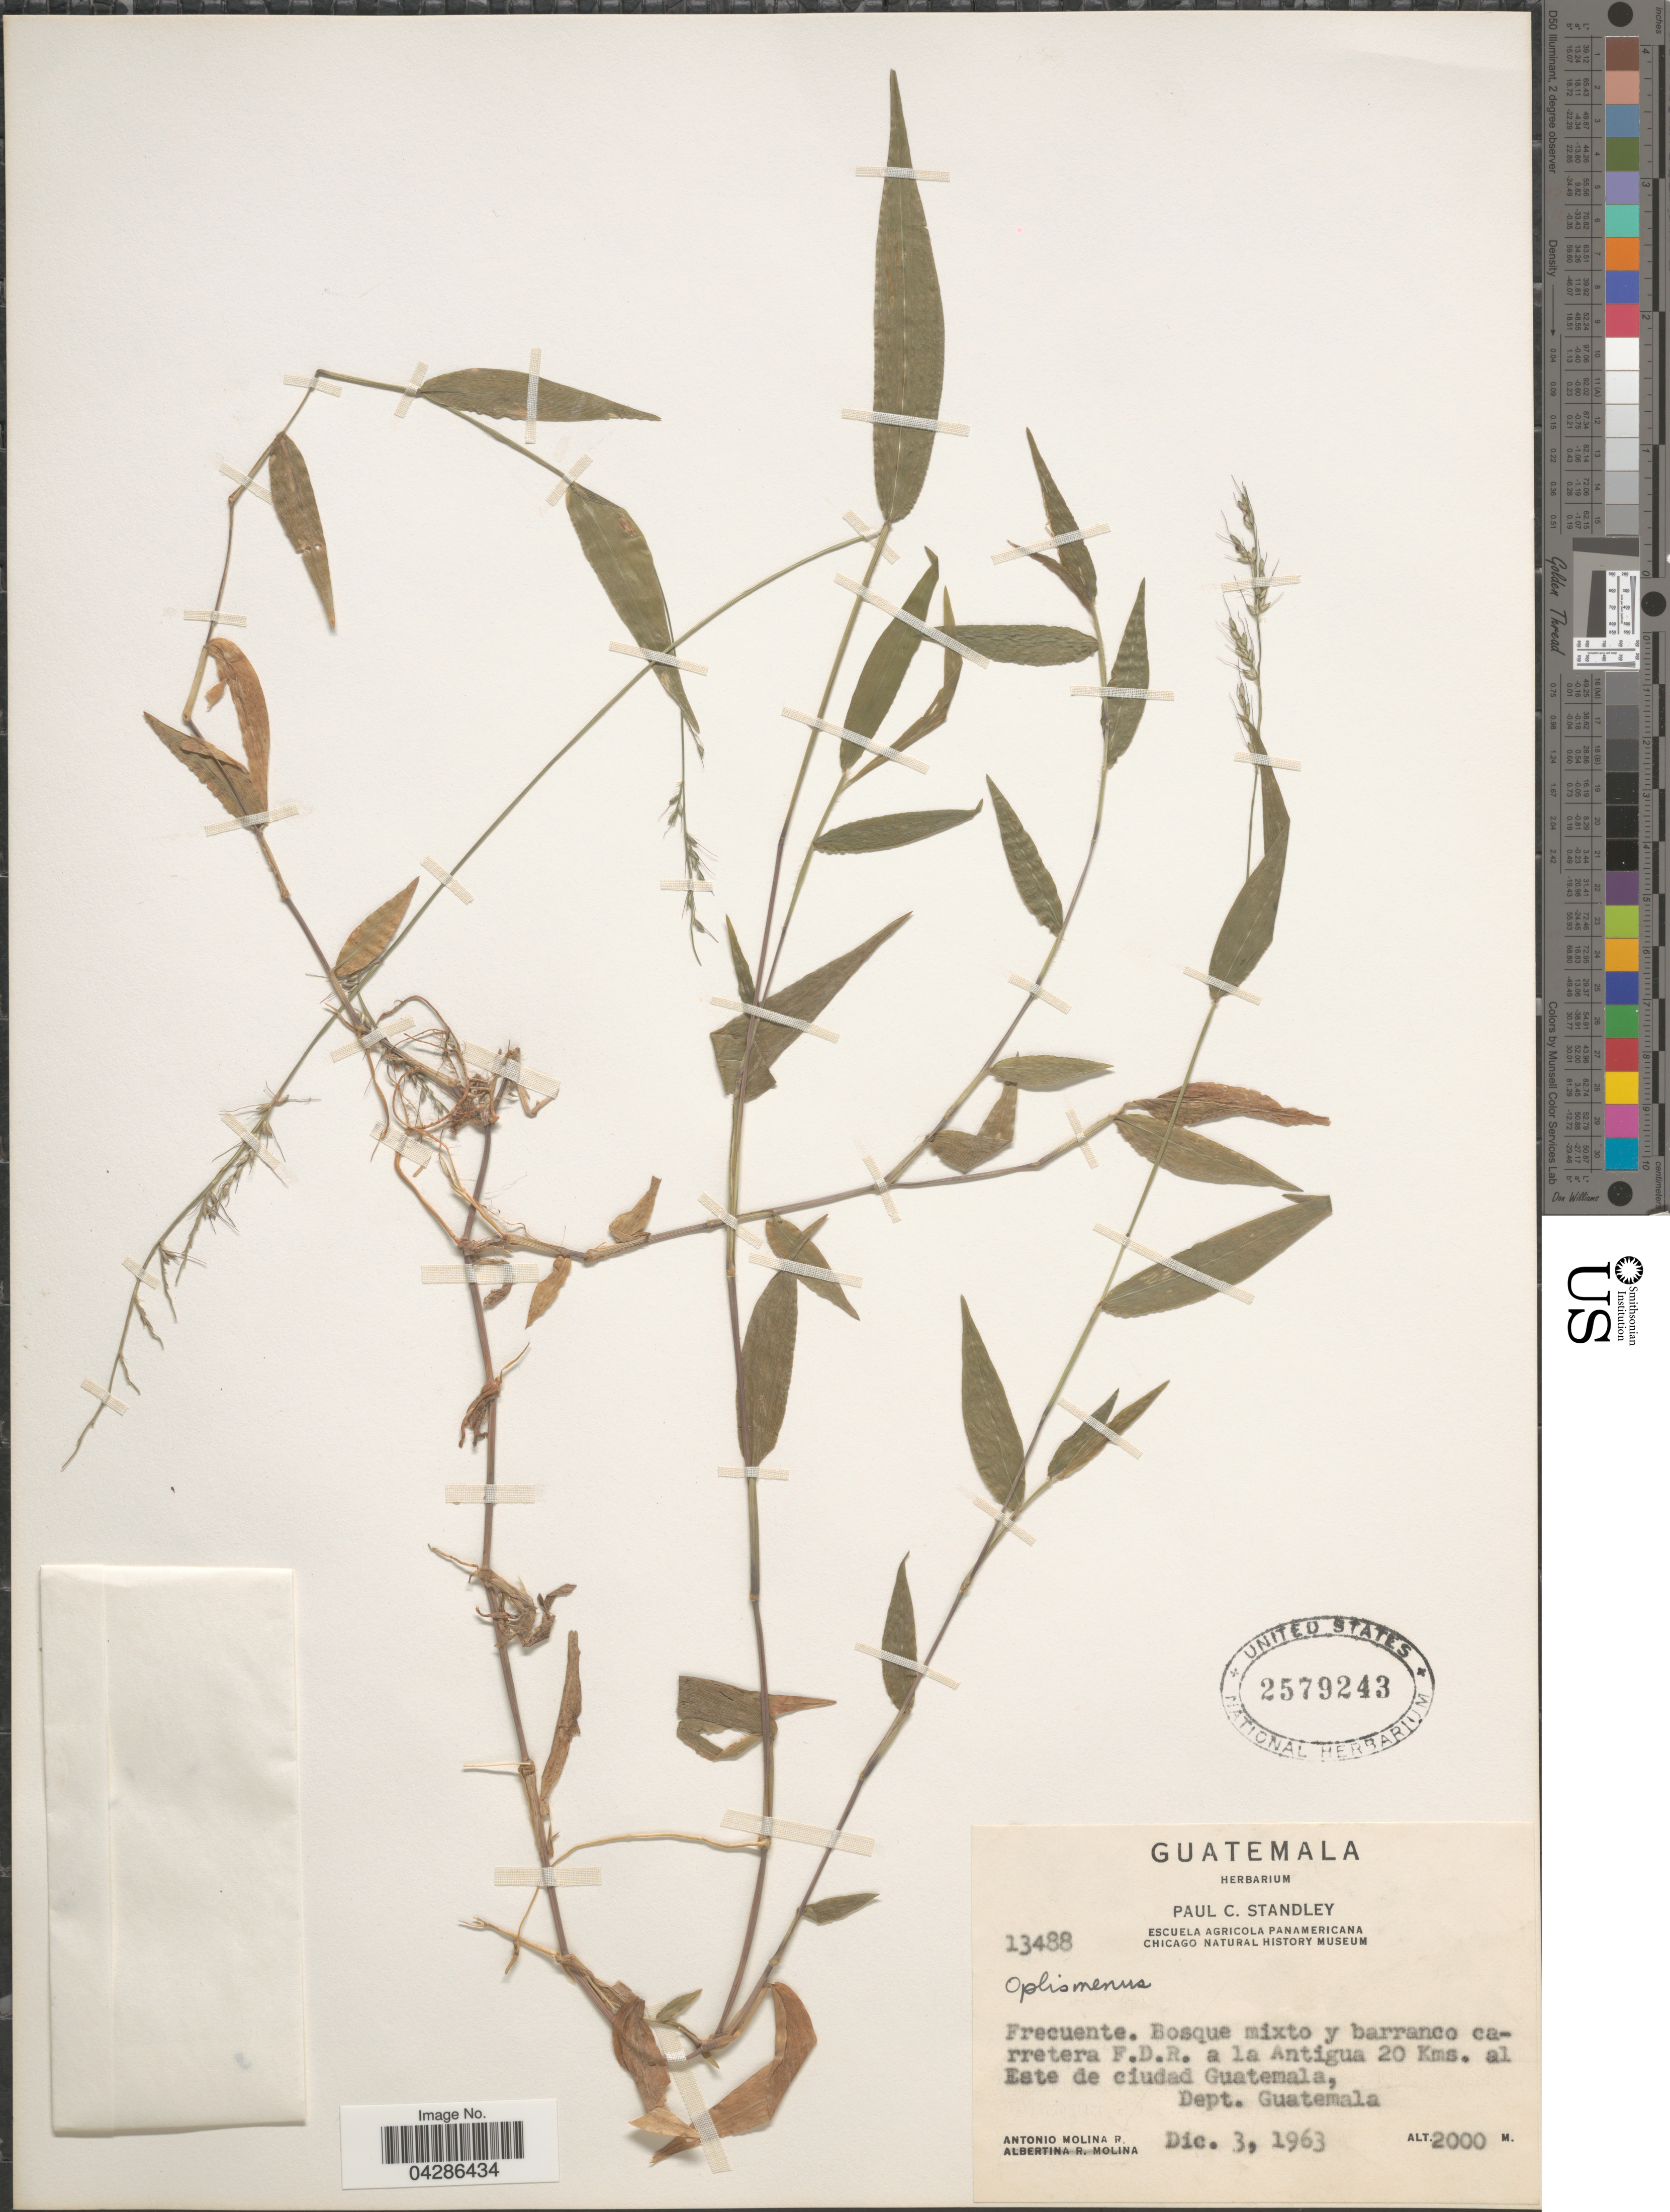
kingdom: Plantae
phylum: Tracheophyta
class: Liliopsida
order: Poales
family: Poaceae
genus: Oplismenus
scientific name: Oplismenus sp.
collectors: A. Molina R.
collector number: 13488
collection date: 1963-12-03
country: Guatemala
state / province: Guatemala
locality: Bosque mixto y barranco carretera F.D.R. a la Antigua 20 Kms. al Este de ciudad Guatemala, Dept. Guatemala.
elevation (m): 2000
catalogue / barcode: US 2579243